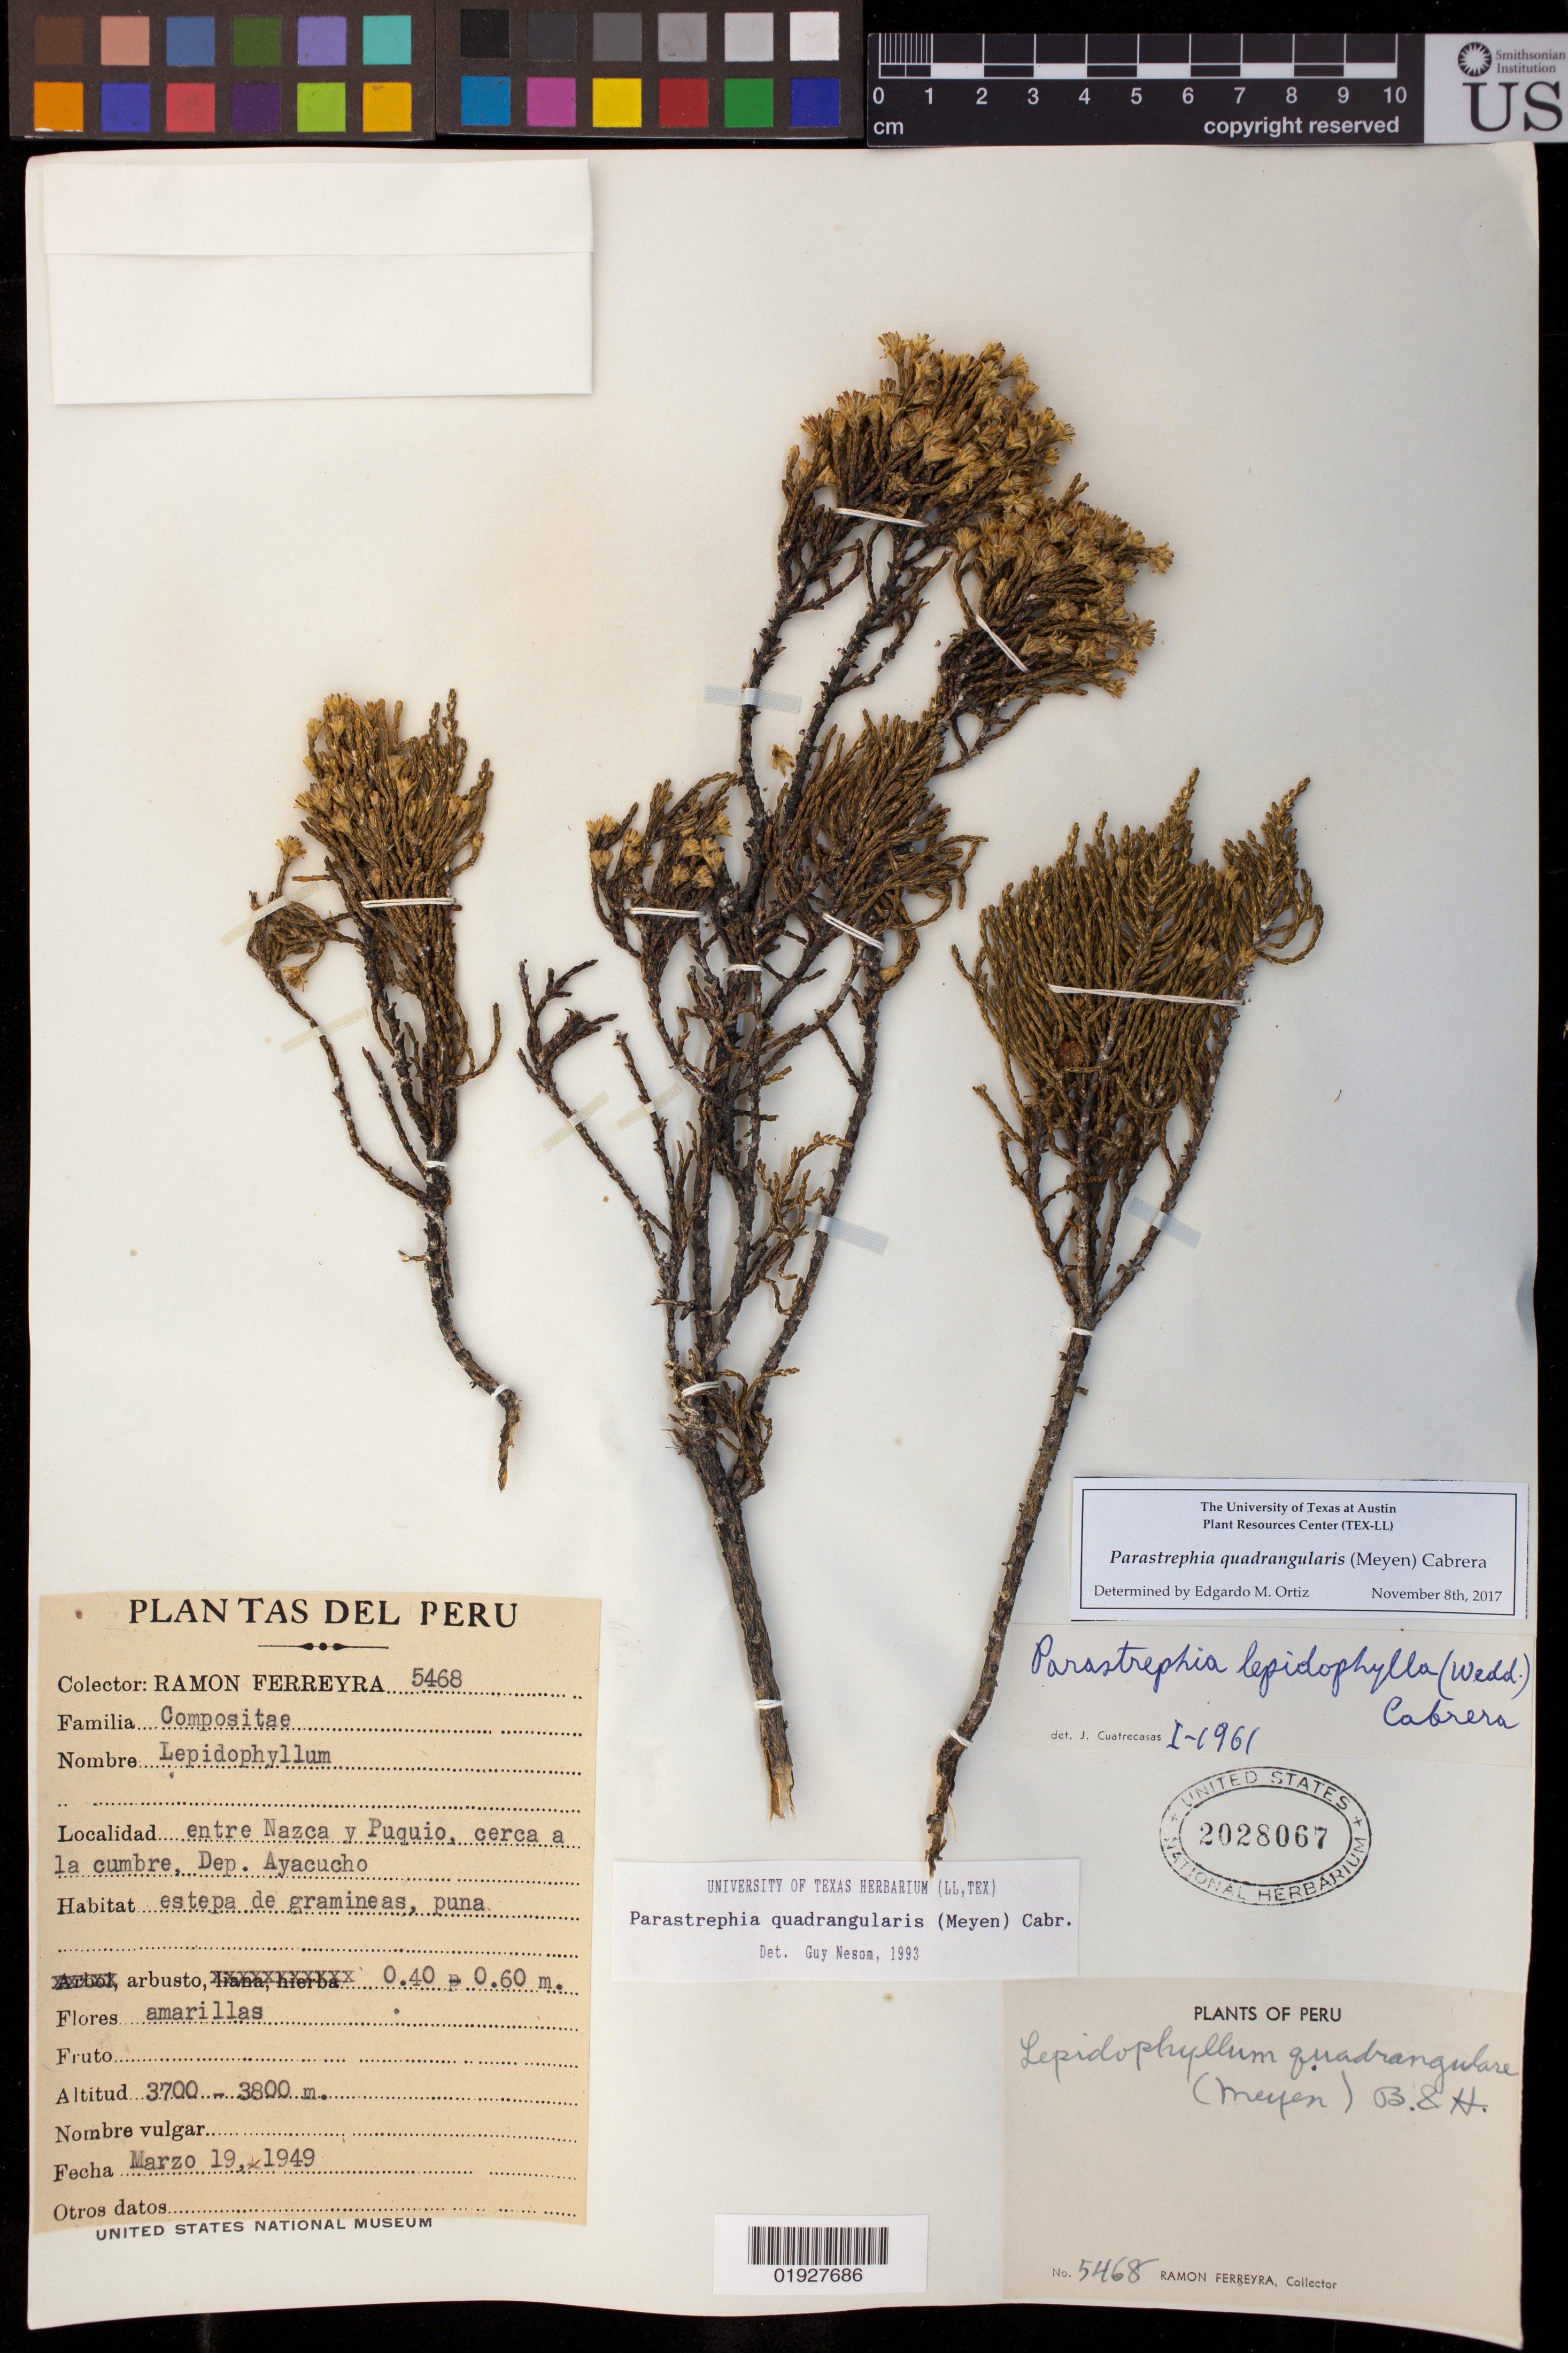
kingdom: Plantae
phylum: Tracheophyta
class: Magnoliopsida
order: Asterales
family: Asteraceae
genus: Parastrephia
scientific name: Parastrephia quadrangularis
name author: (Meyen) Cabrera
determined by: Ortiz, E. M.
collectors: R. A. Ferreyra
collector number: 5468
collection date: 1949-03-19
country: Peru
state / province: Ayacucho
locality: Entre Nazca y Puquio, cerca a la cumbre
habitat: Estepa de gramineas, puna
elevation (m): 3700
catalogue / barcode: US 2028067